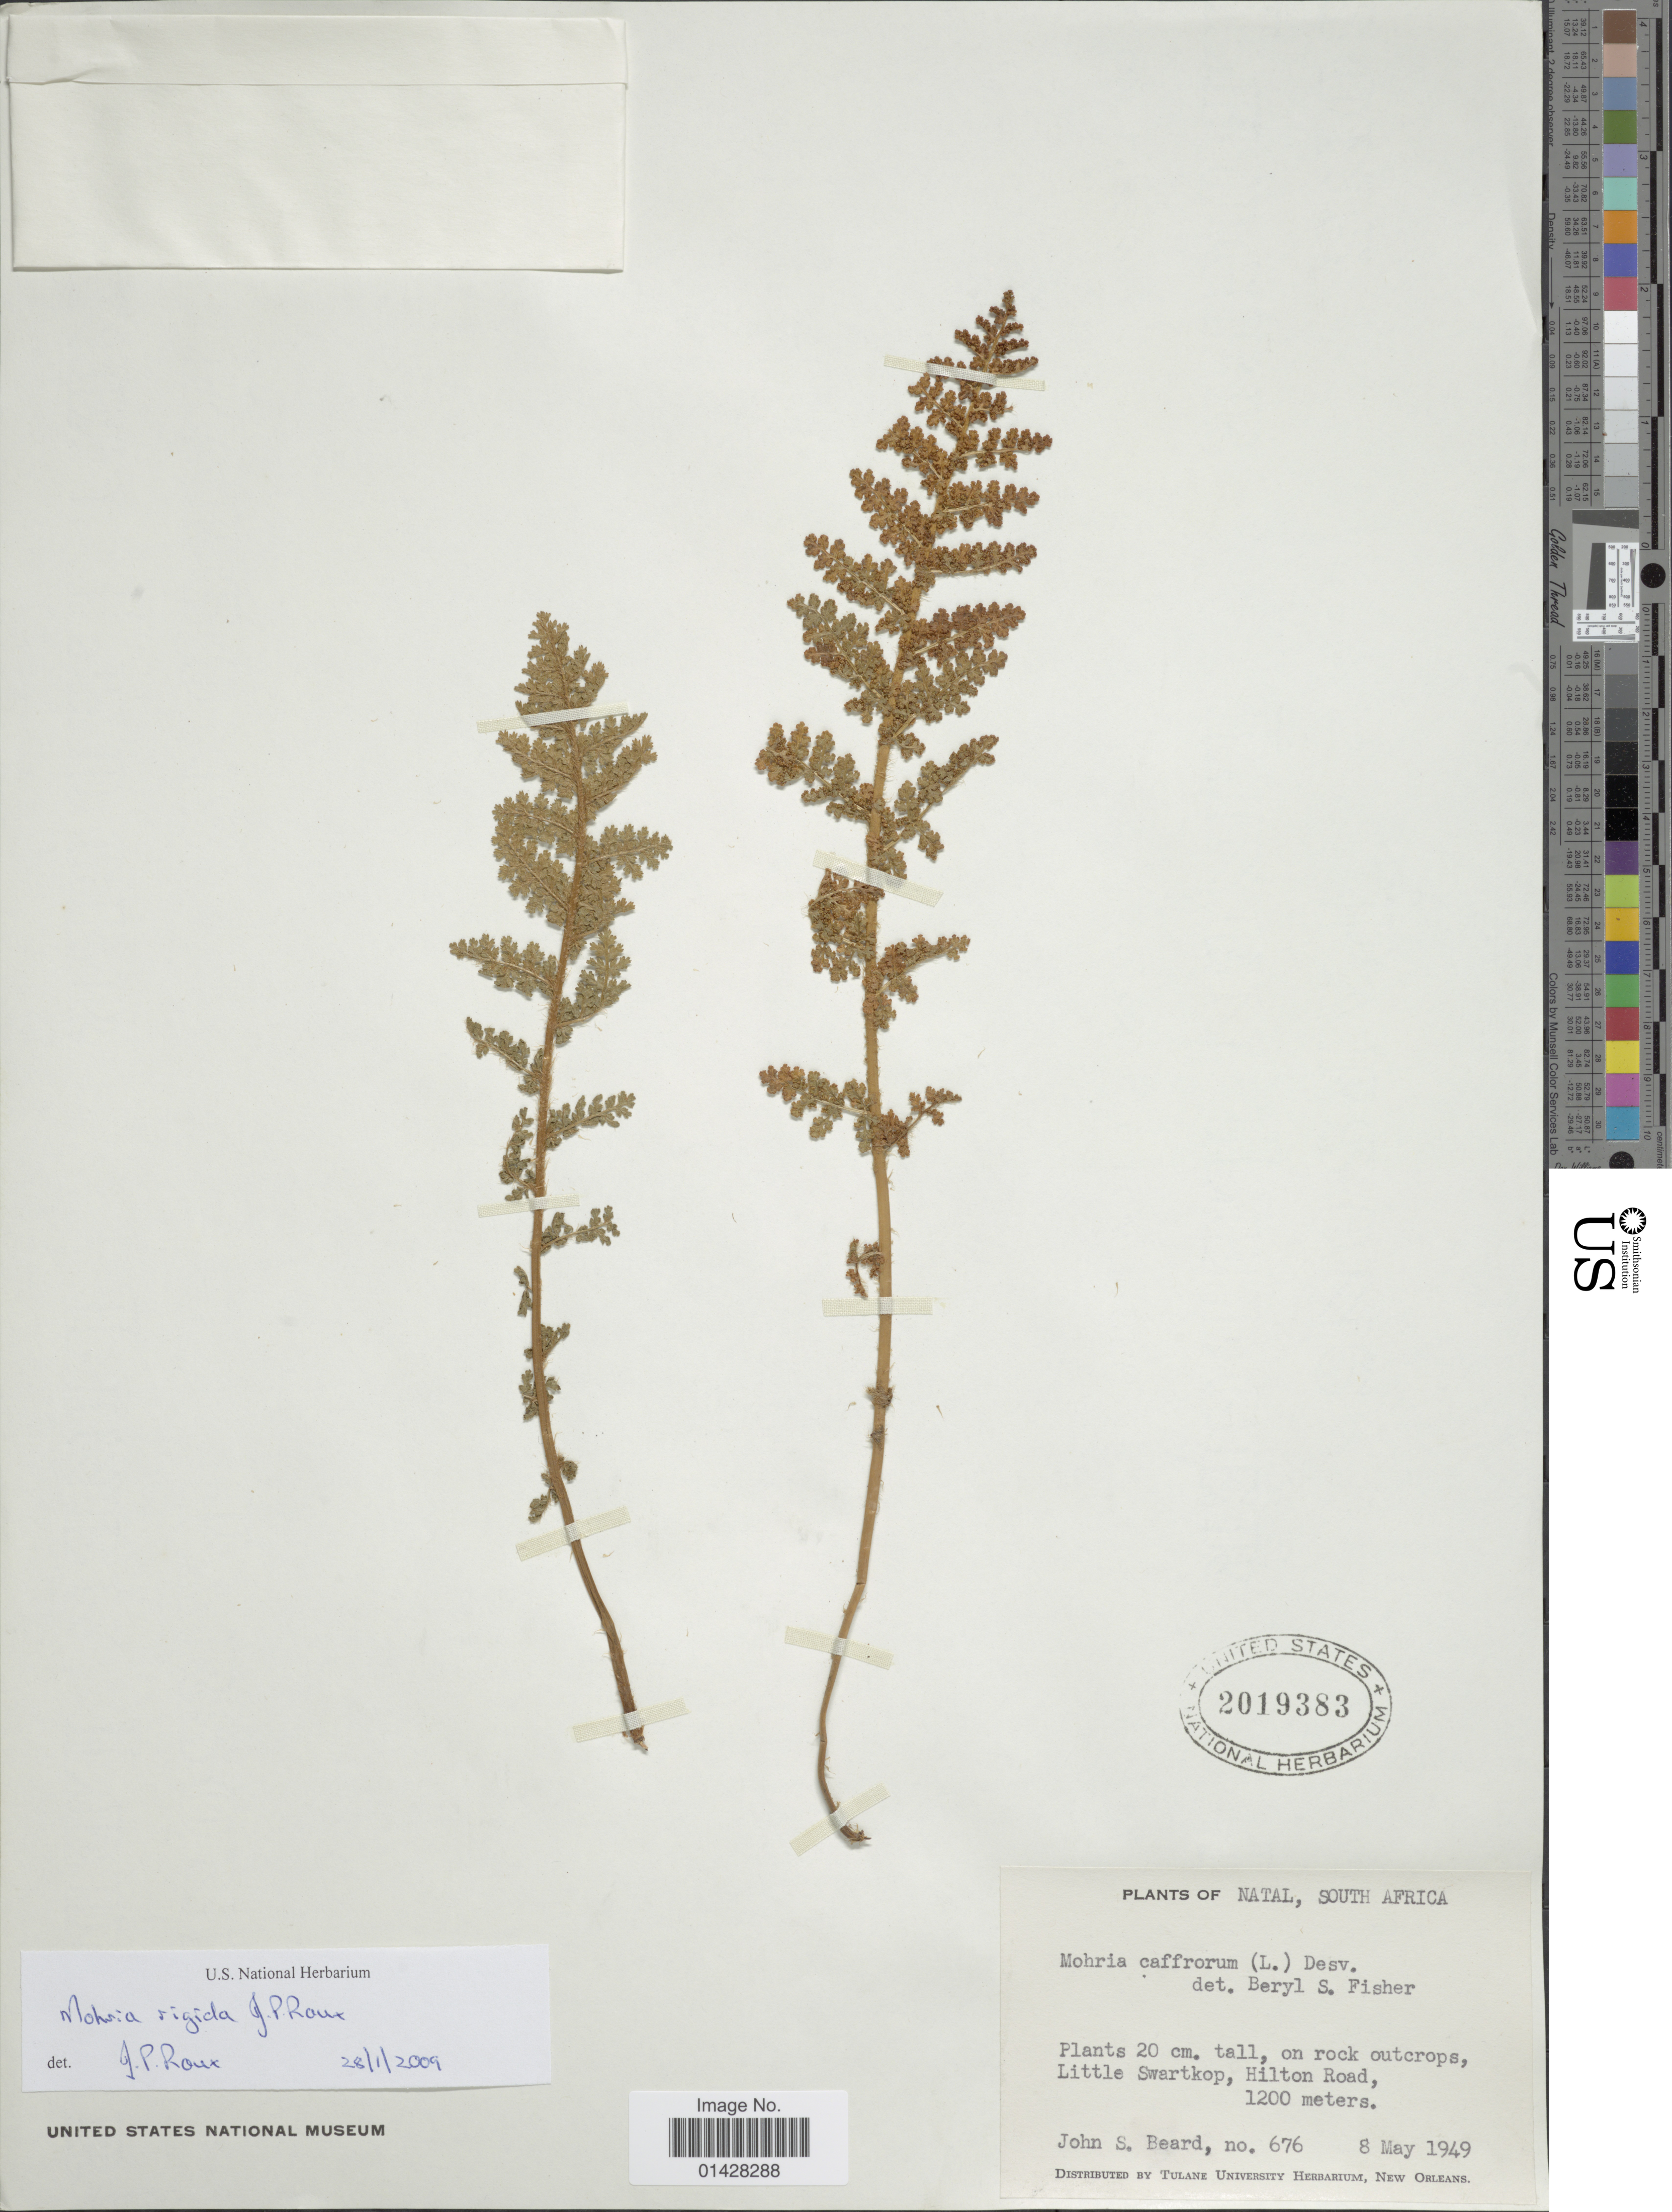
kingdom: Plantae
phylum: Tracheophyta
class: Polypodiopsida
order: Schizaeales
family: Anemiaceae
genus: Anemia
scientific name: Anemia mohriana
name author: Christenh.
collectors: J. Beard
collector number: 676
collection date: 1949-05-08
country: South Africa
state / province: KwaZulu-Natal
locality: Natal, South Africa. Little Swartkop, Hilton Road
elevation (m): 1200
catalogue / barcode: US 2019383